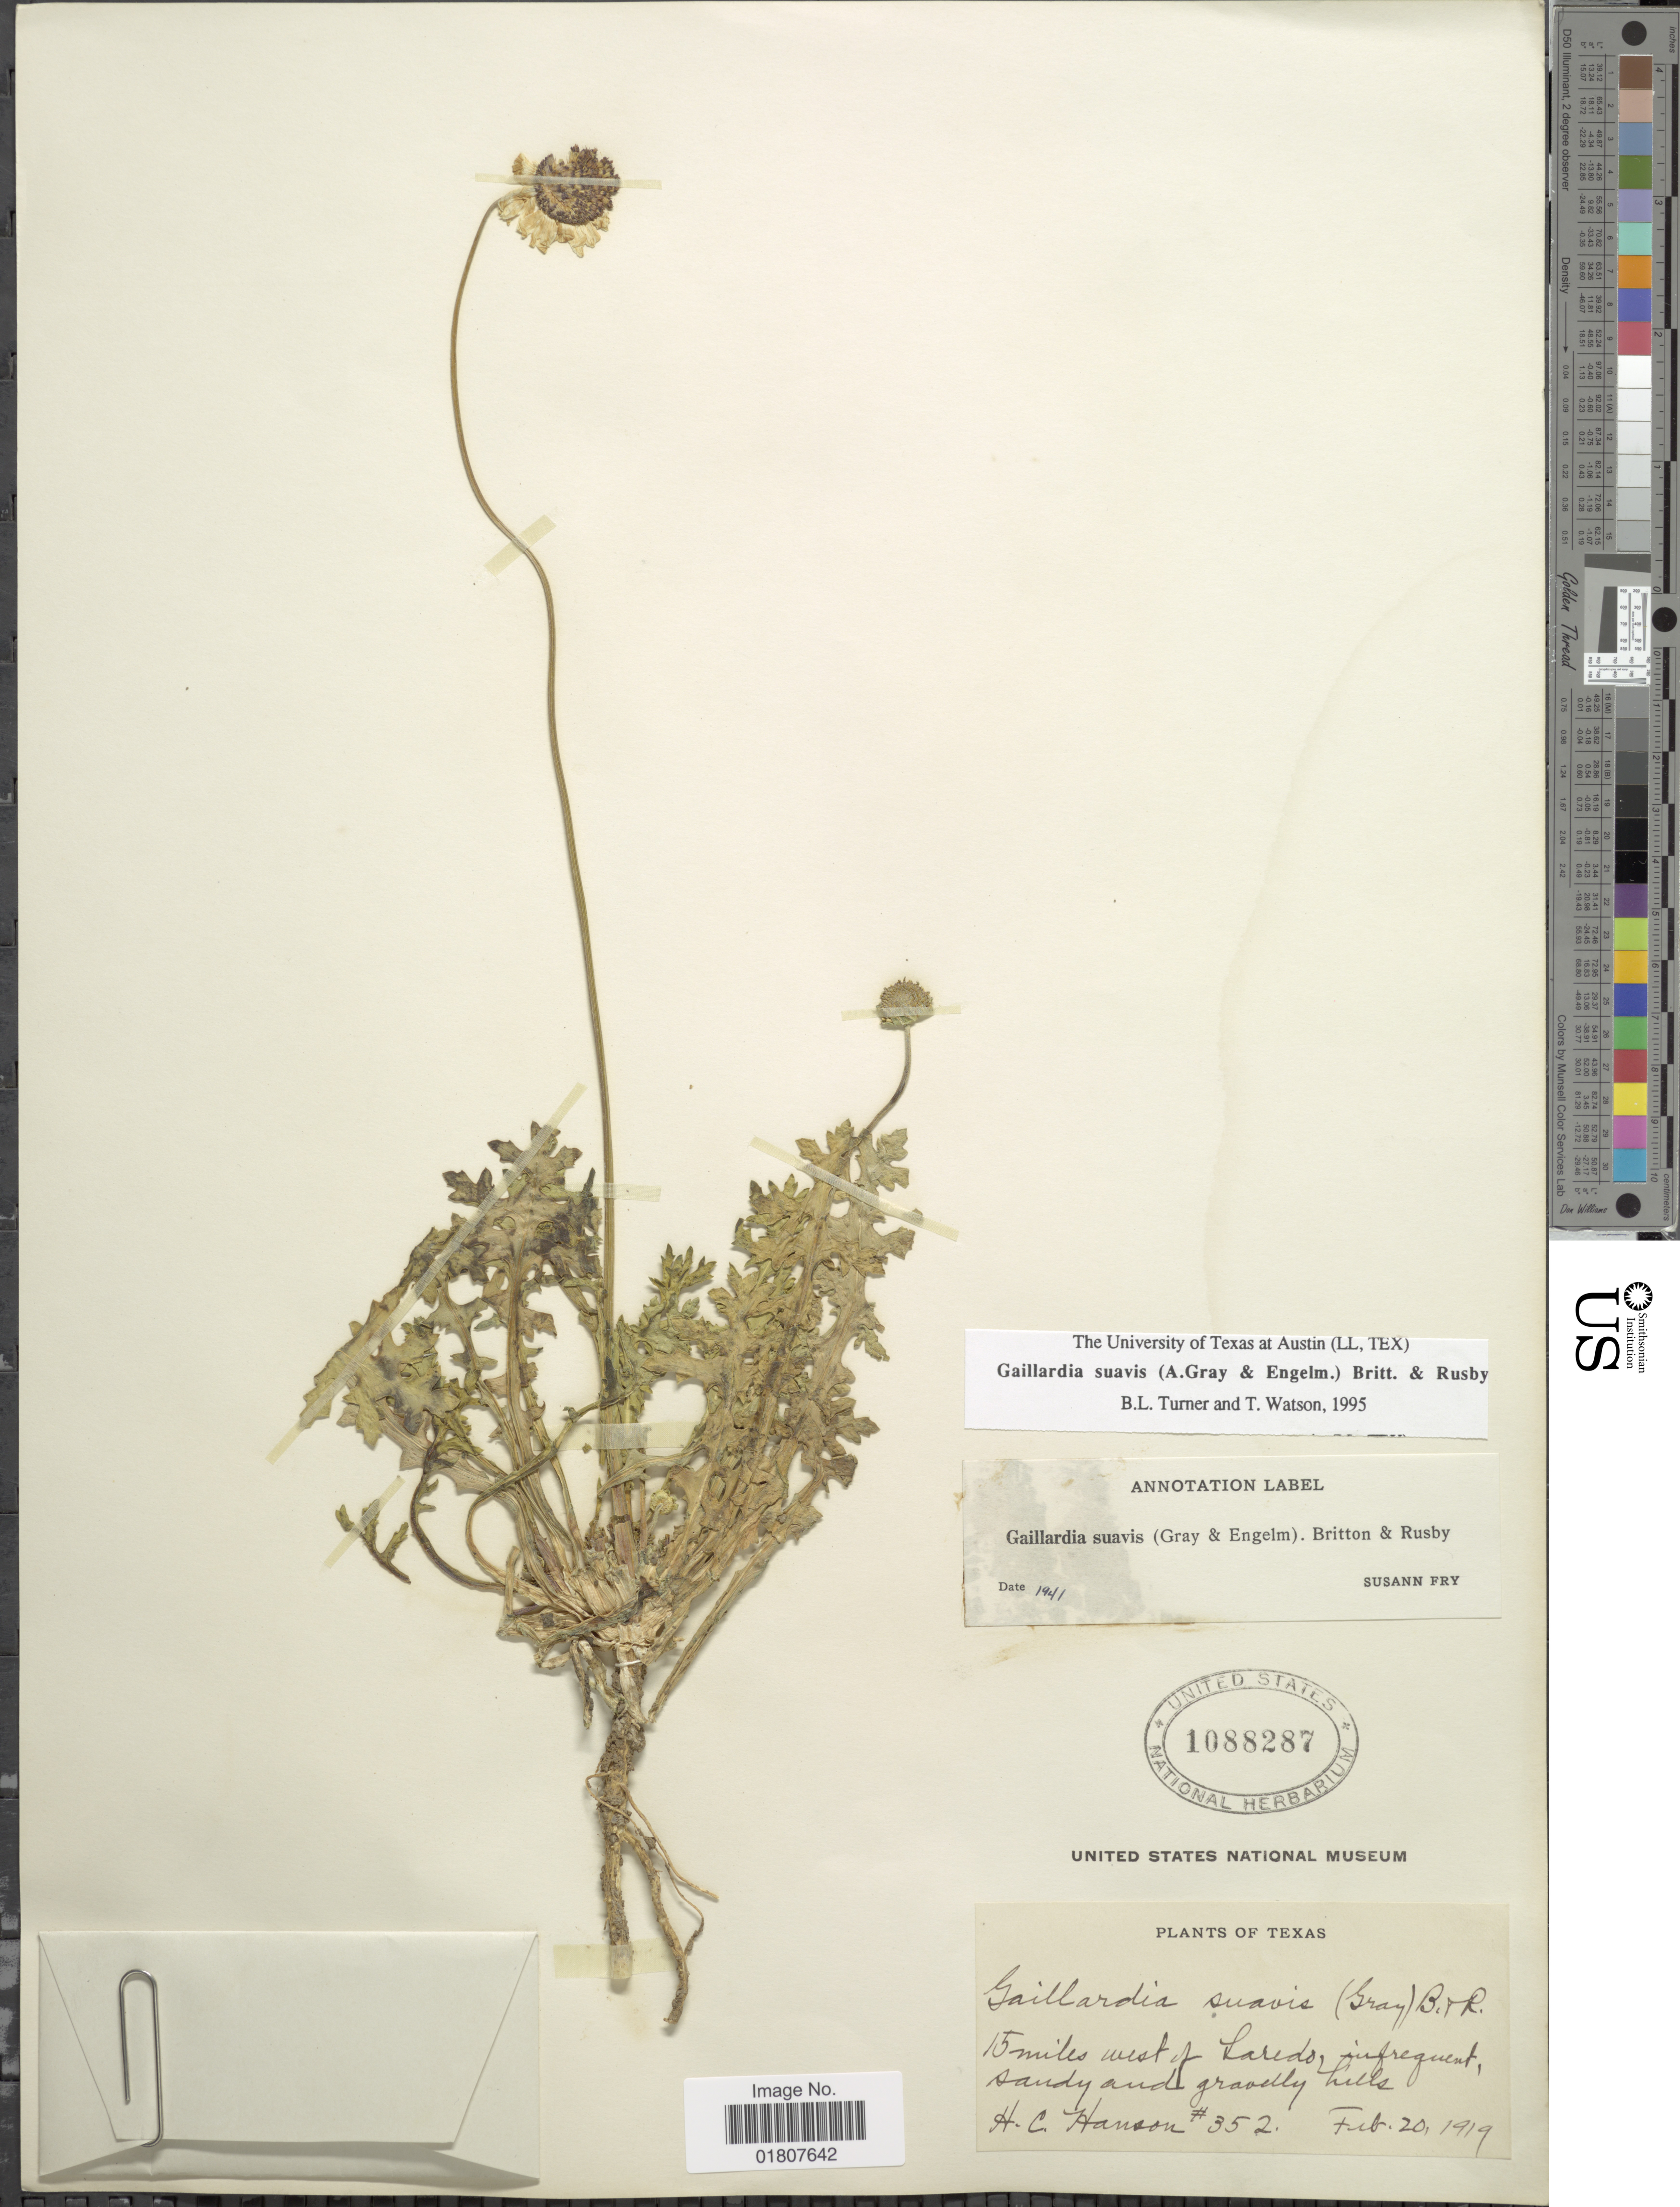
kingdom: Plantae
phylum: Tracheophyta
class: Magnoliopsida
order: Asterales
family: Asteraceae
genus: Gaillardia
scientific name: Gaillardia suavis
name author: (A. Gray & Engelm.) Britton & Rusby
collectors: H. Hanson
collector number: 352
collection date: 1919-02-20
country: United States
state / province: Texas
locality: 15 miles west of Laredo, infrequent, sandy and gravelly hills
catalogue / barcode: US 1088287